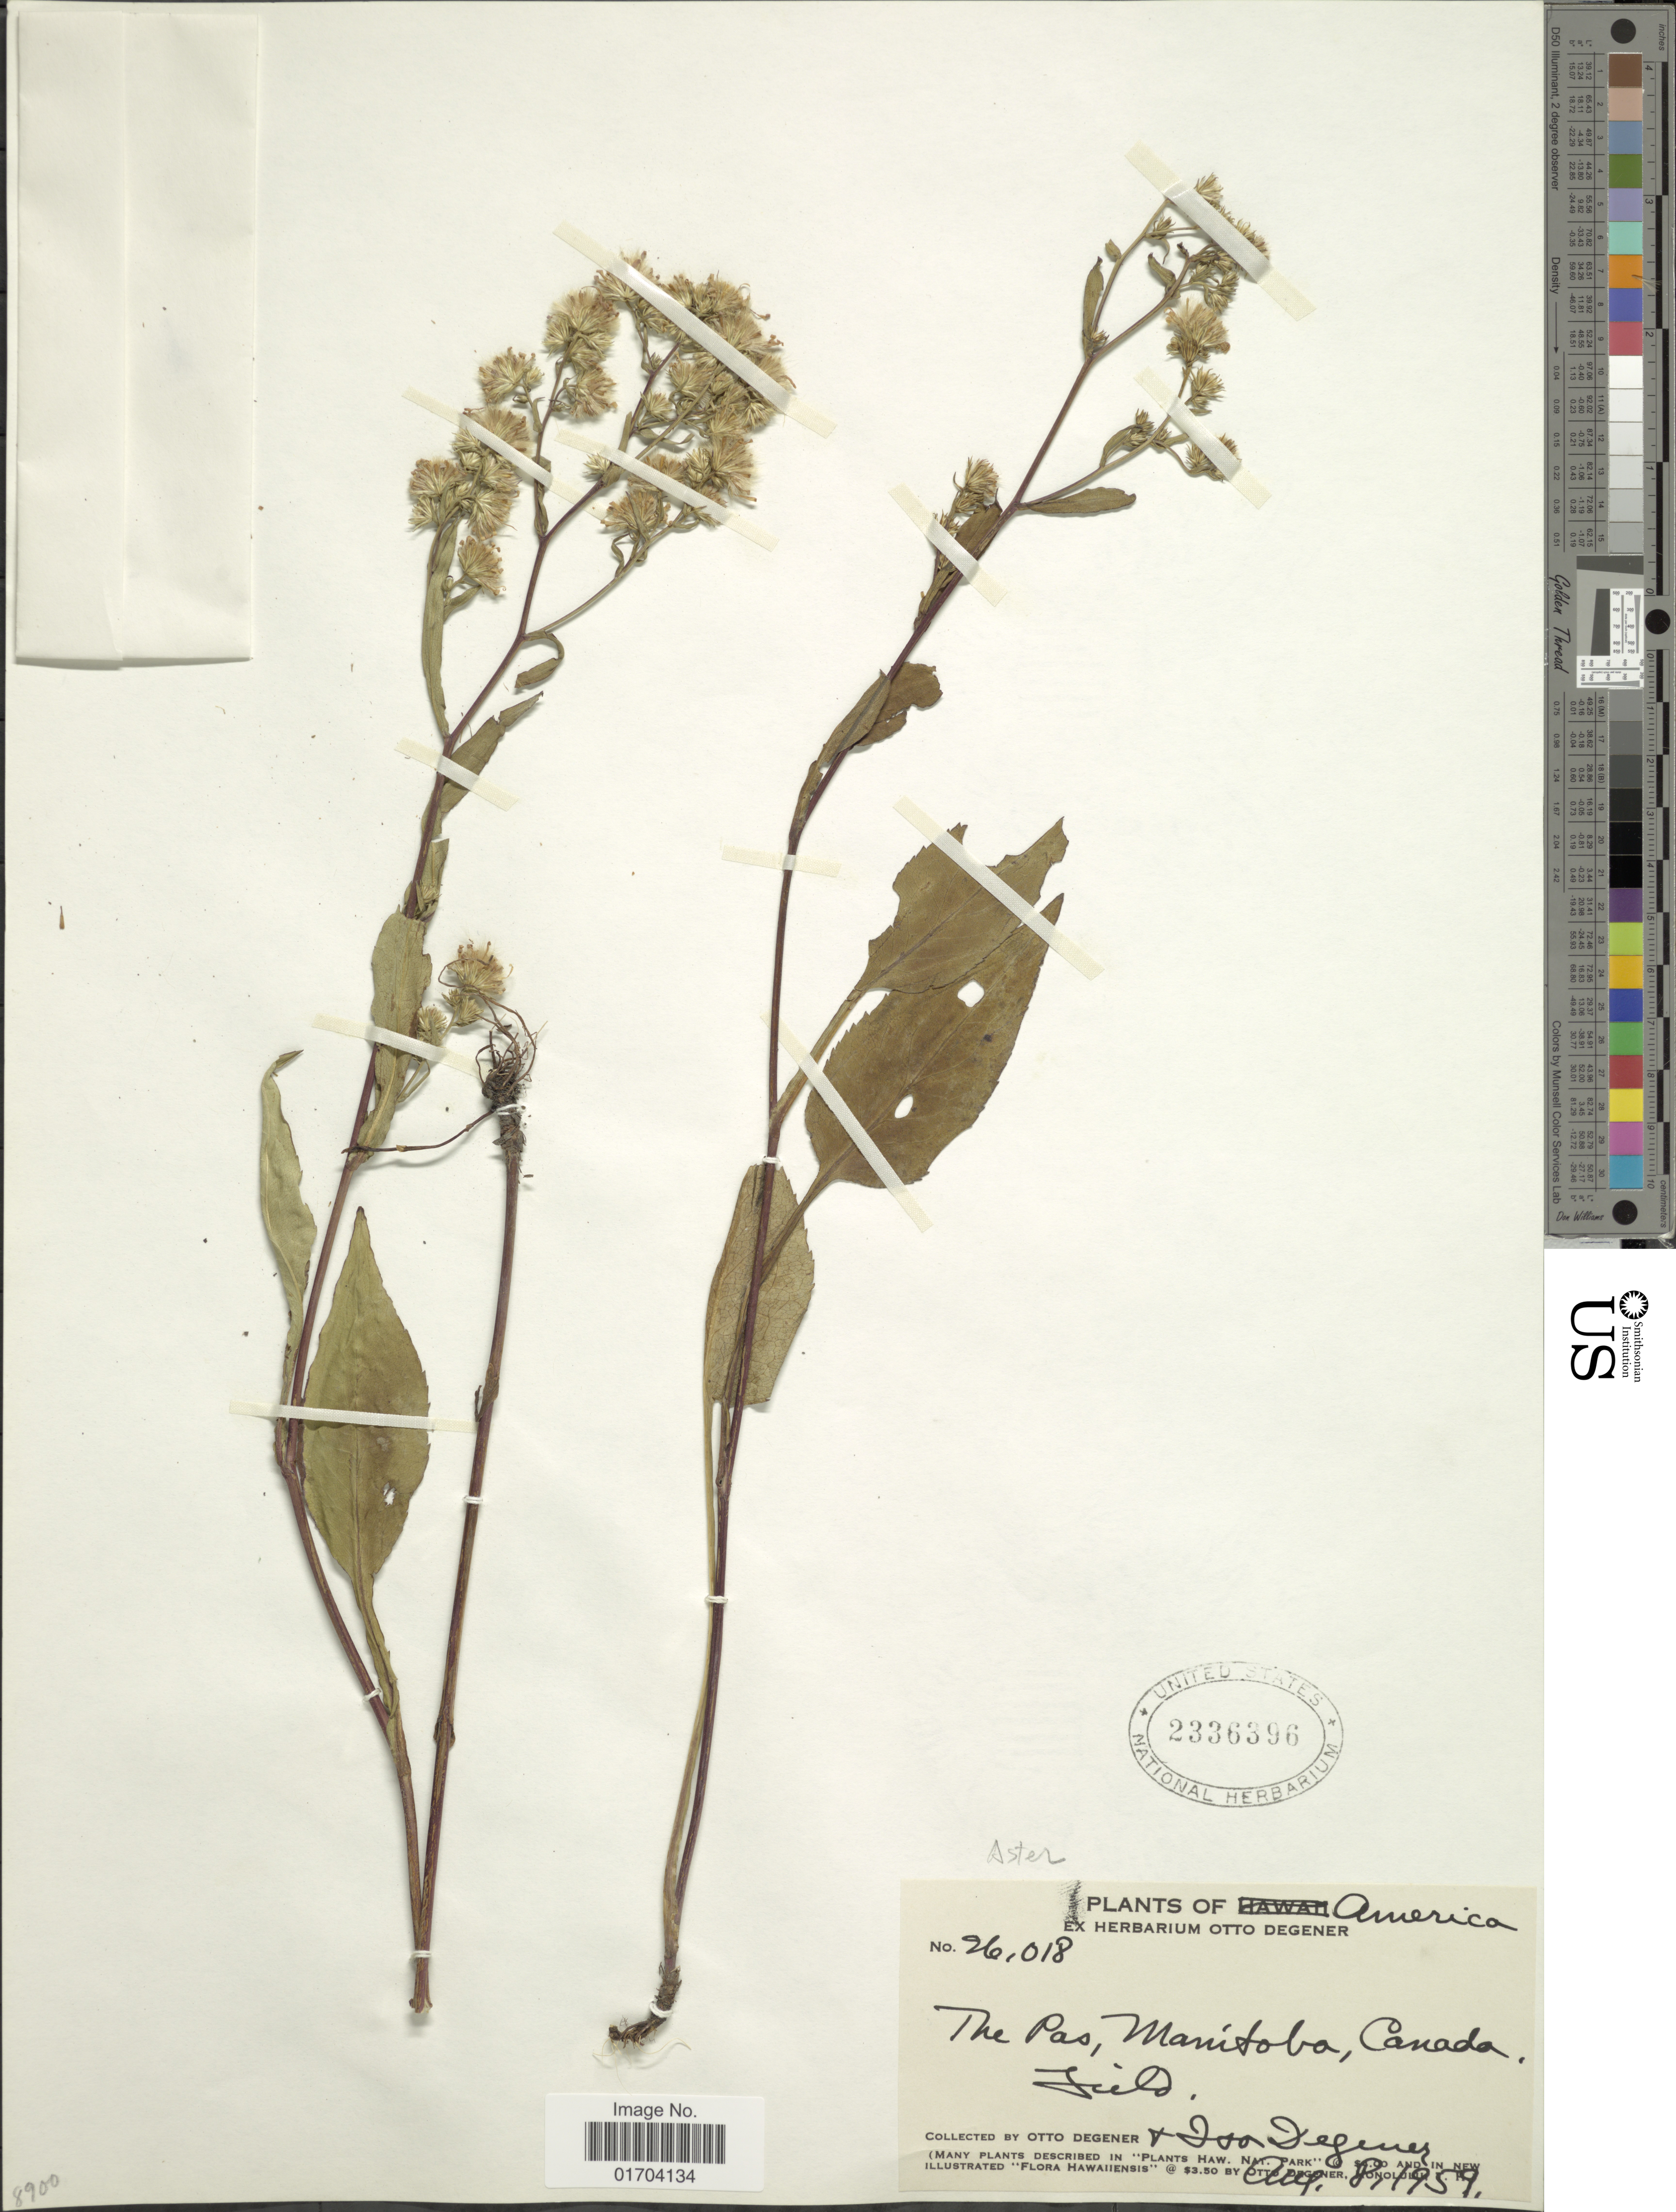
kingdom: Plantae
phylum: Tracheophyta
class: Magnoliopsida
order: Asterales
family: Asteraceae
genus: Symphyotrichum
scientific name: Symphyotrichum sp.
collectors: O. Degener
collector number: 26018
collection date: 1959-08-08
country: Canada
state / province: Manitoba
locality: The Pas, Manitoba, Canada.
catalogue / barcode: US 2336396